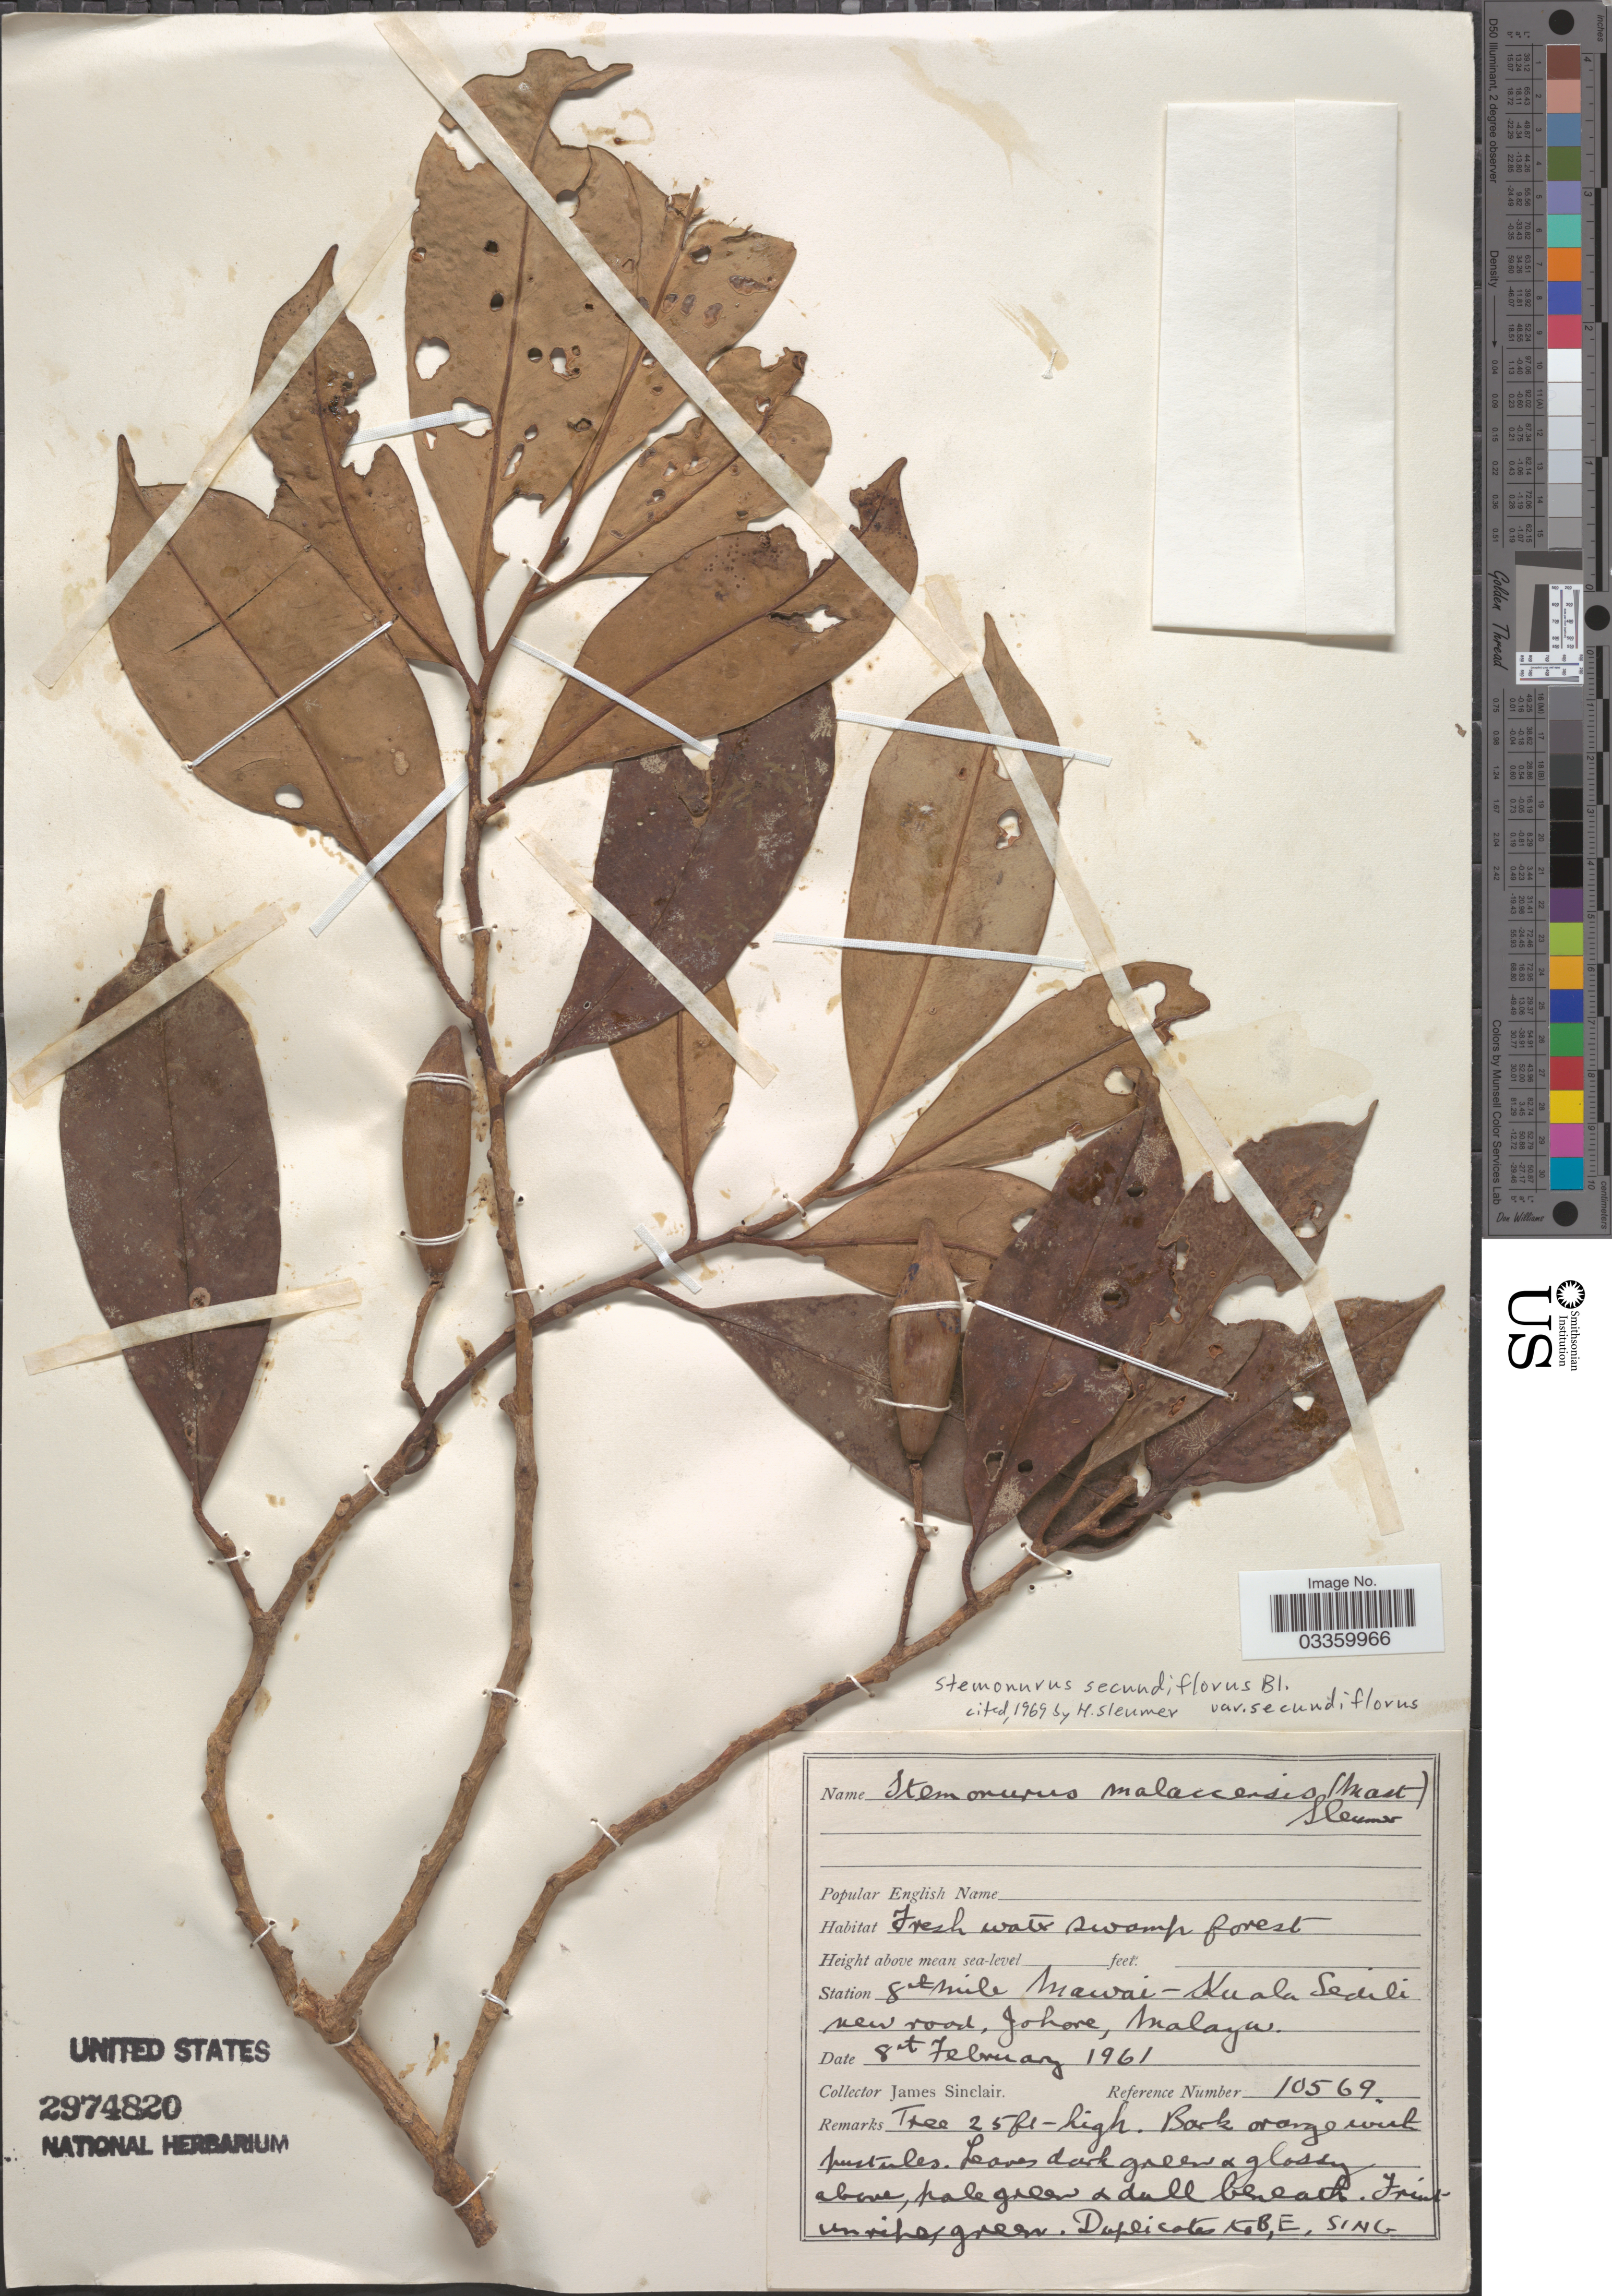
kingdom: Plantae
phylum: Tracheophyta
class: Magnoliopsida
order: Cardiopteridales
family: Stemonuraceae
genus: Stemonurus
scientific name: Stemonurus secundiflorus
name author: Becc.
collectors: J. Sinclair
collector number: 10569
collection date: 1961-02-08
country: Malaysia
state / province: Johor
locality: Station 8th mile Mawai- Kuala Sedili new road, Johore, Malaya.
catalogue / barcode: US 2974820